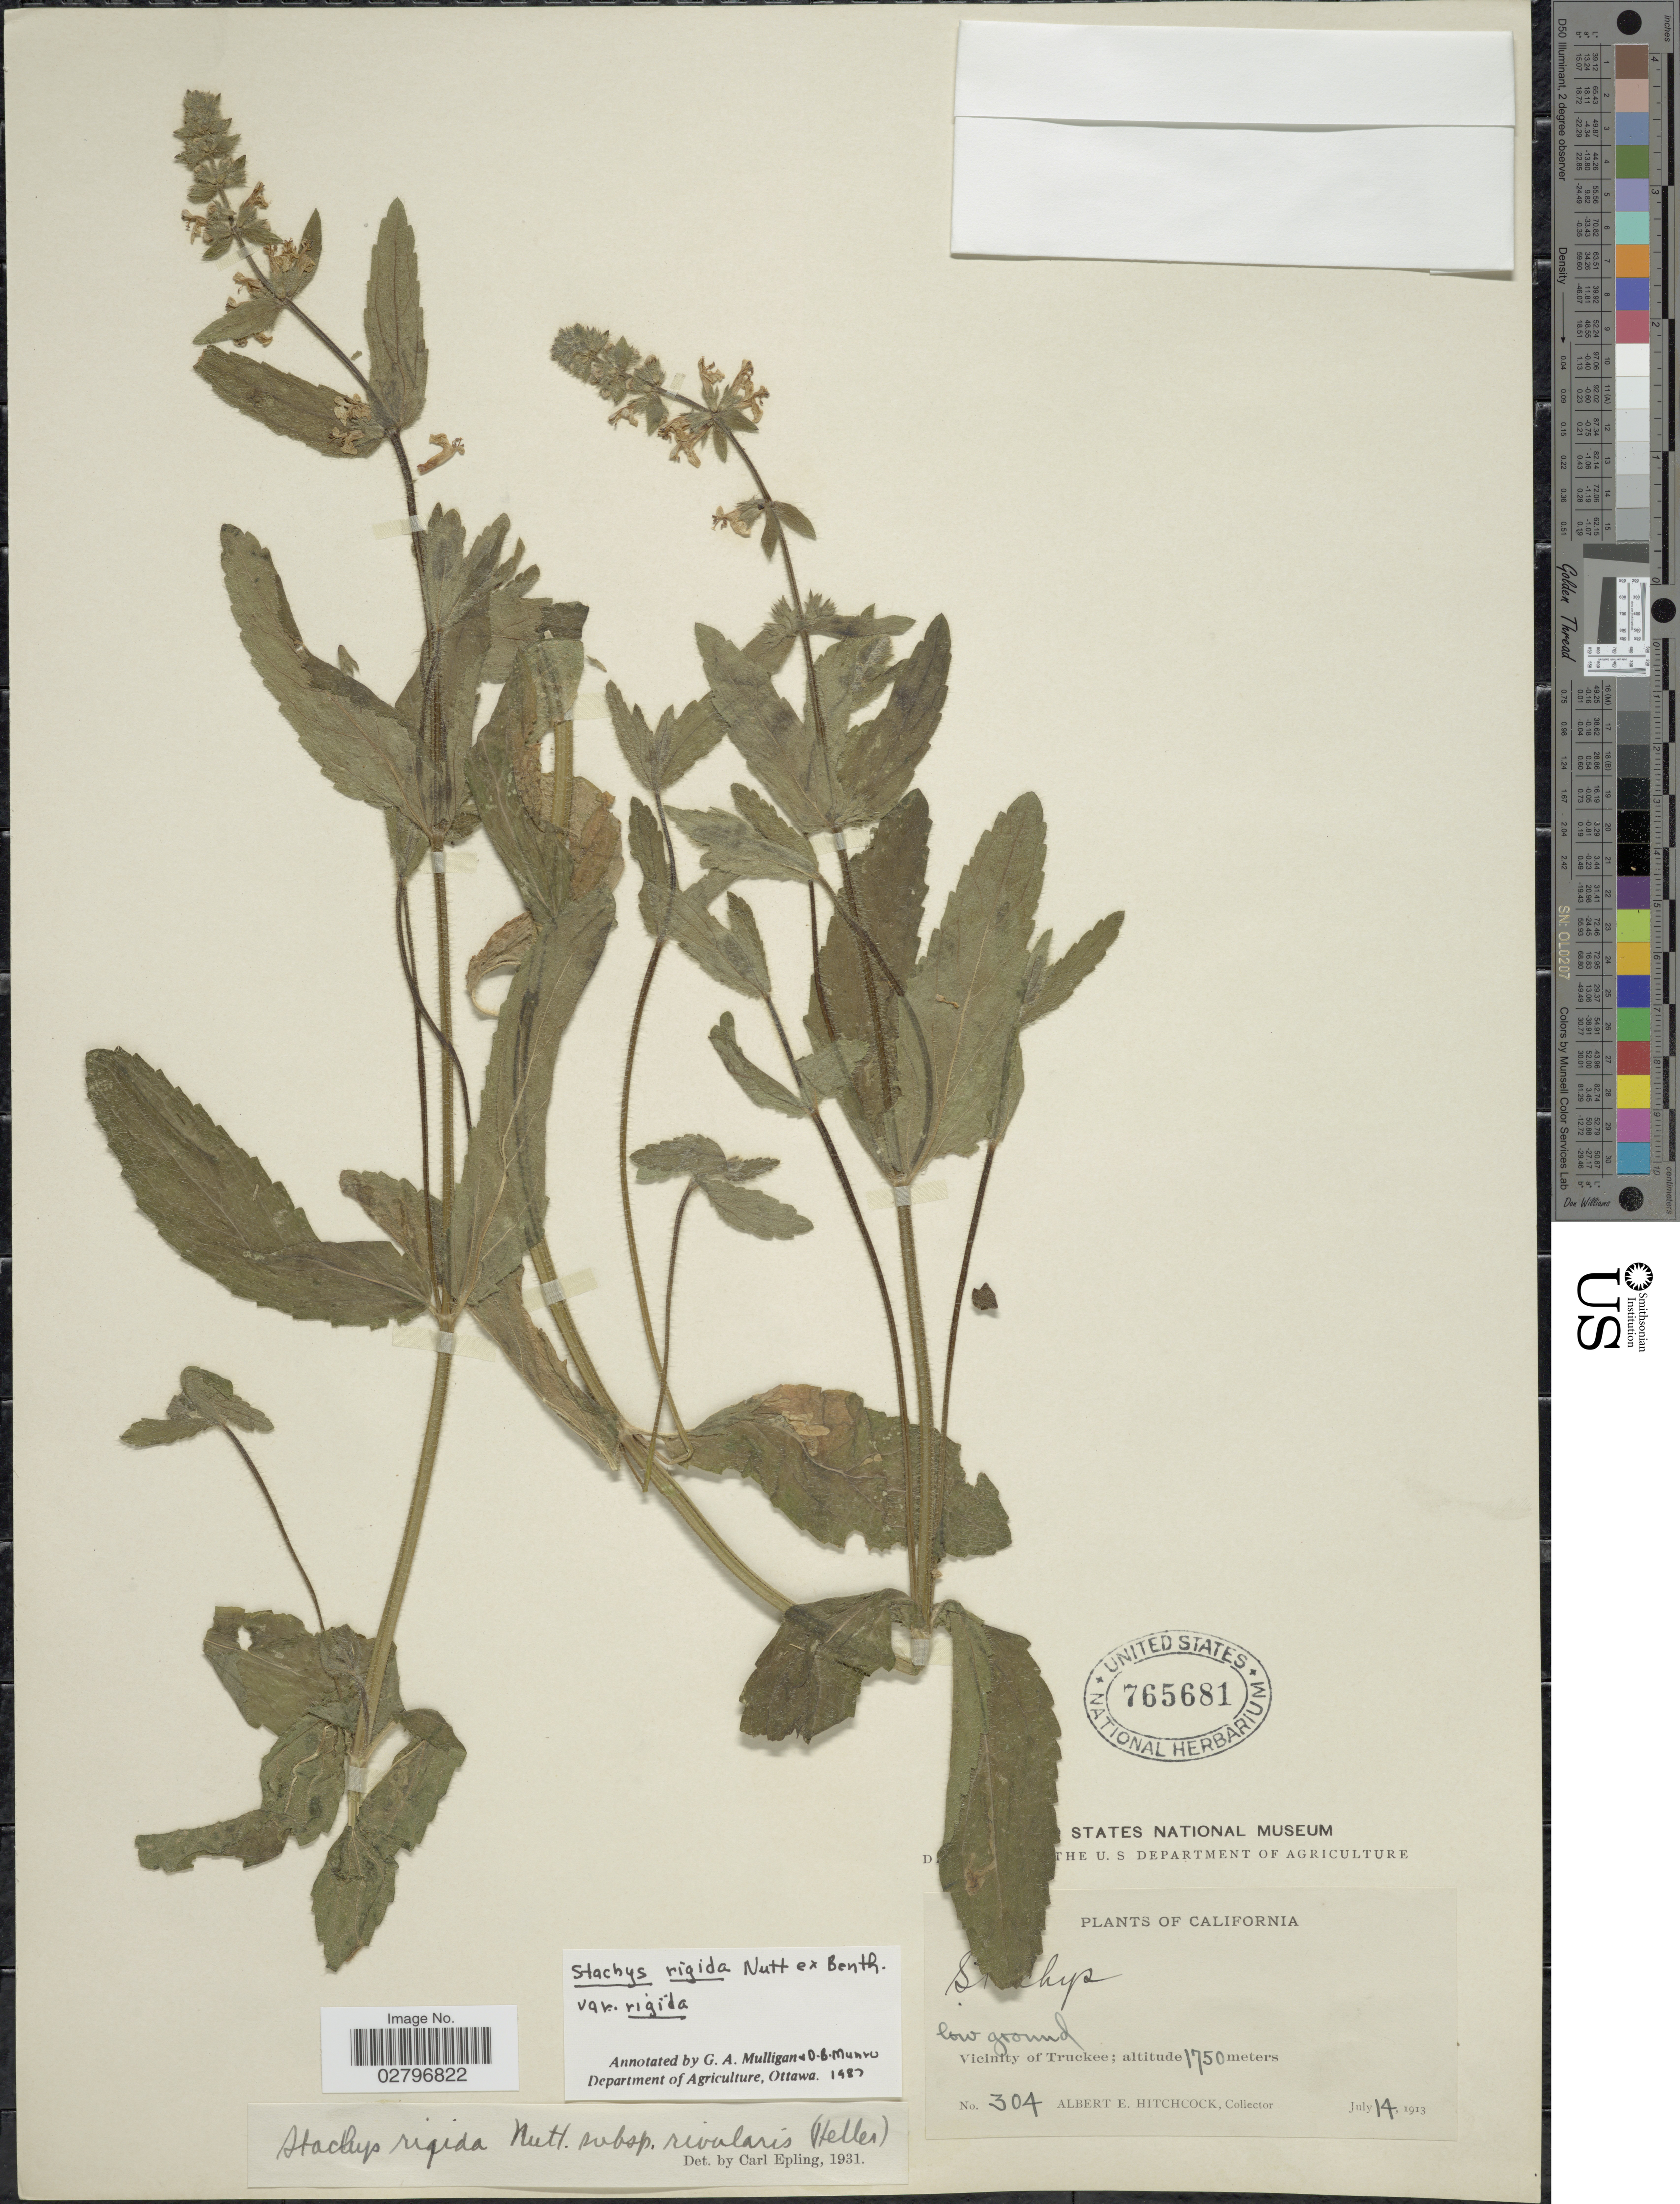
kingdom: Plantae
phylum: Tracheophyta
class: Magnoliopsida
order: Lamiales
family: Lamiaceae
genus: Stachys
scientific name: Stachys rigida subsp. typica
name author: Epling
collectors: A. Hitchcock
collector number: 304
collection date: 1913-07-14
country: United States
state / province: California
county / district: Nevada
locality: Vicinity of Truckee.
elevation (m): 1750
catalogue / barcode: US 765681